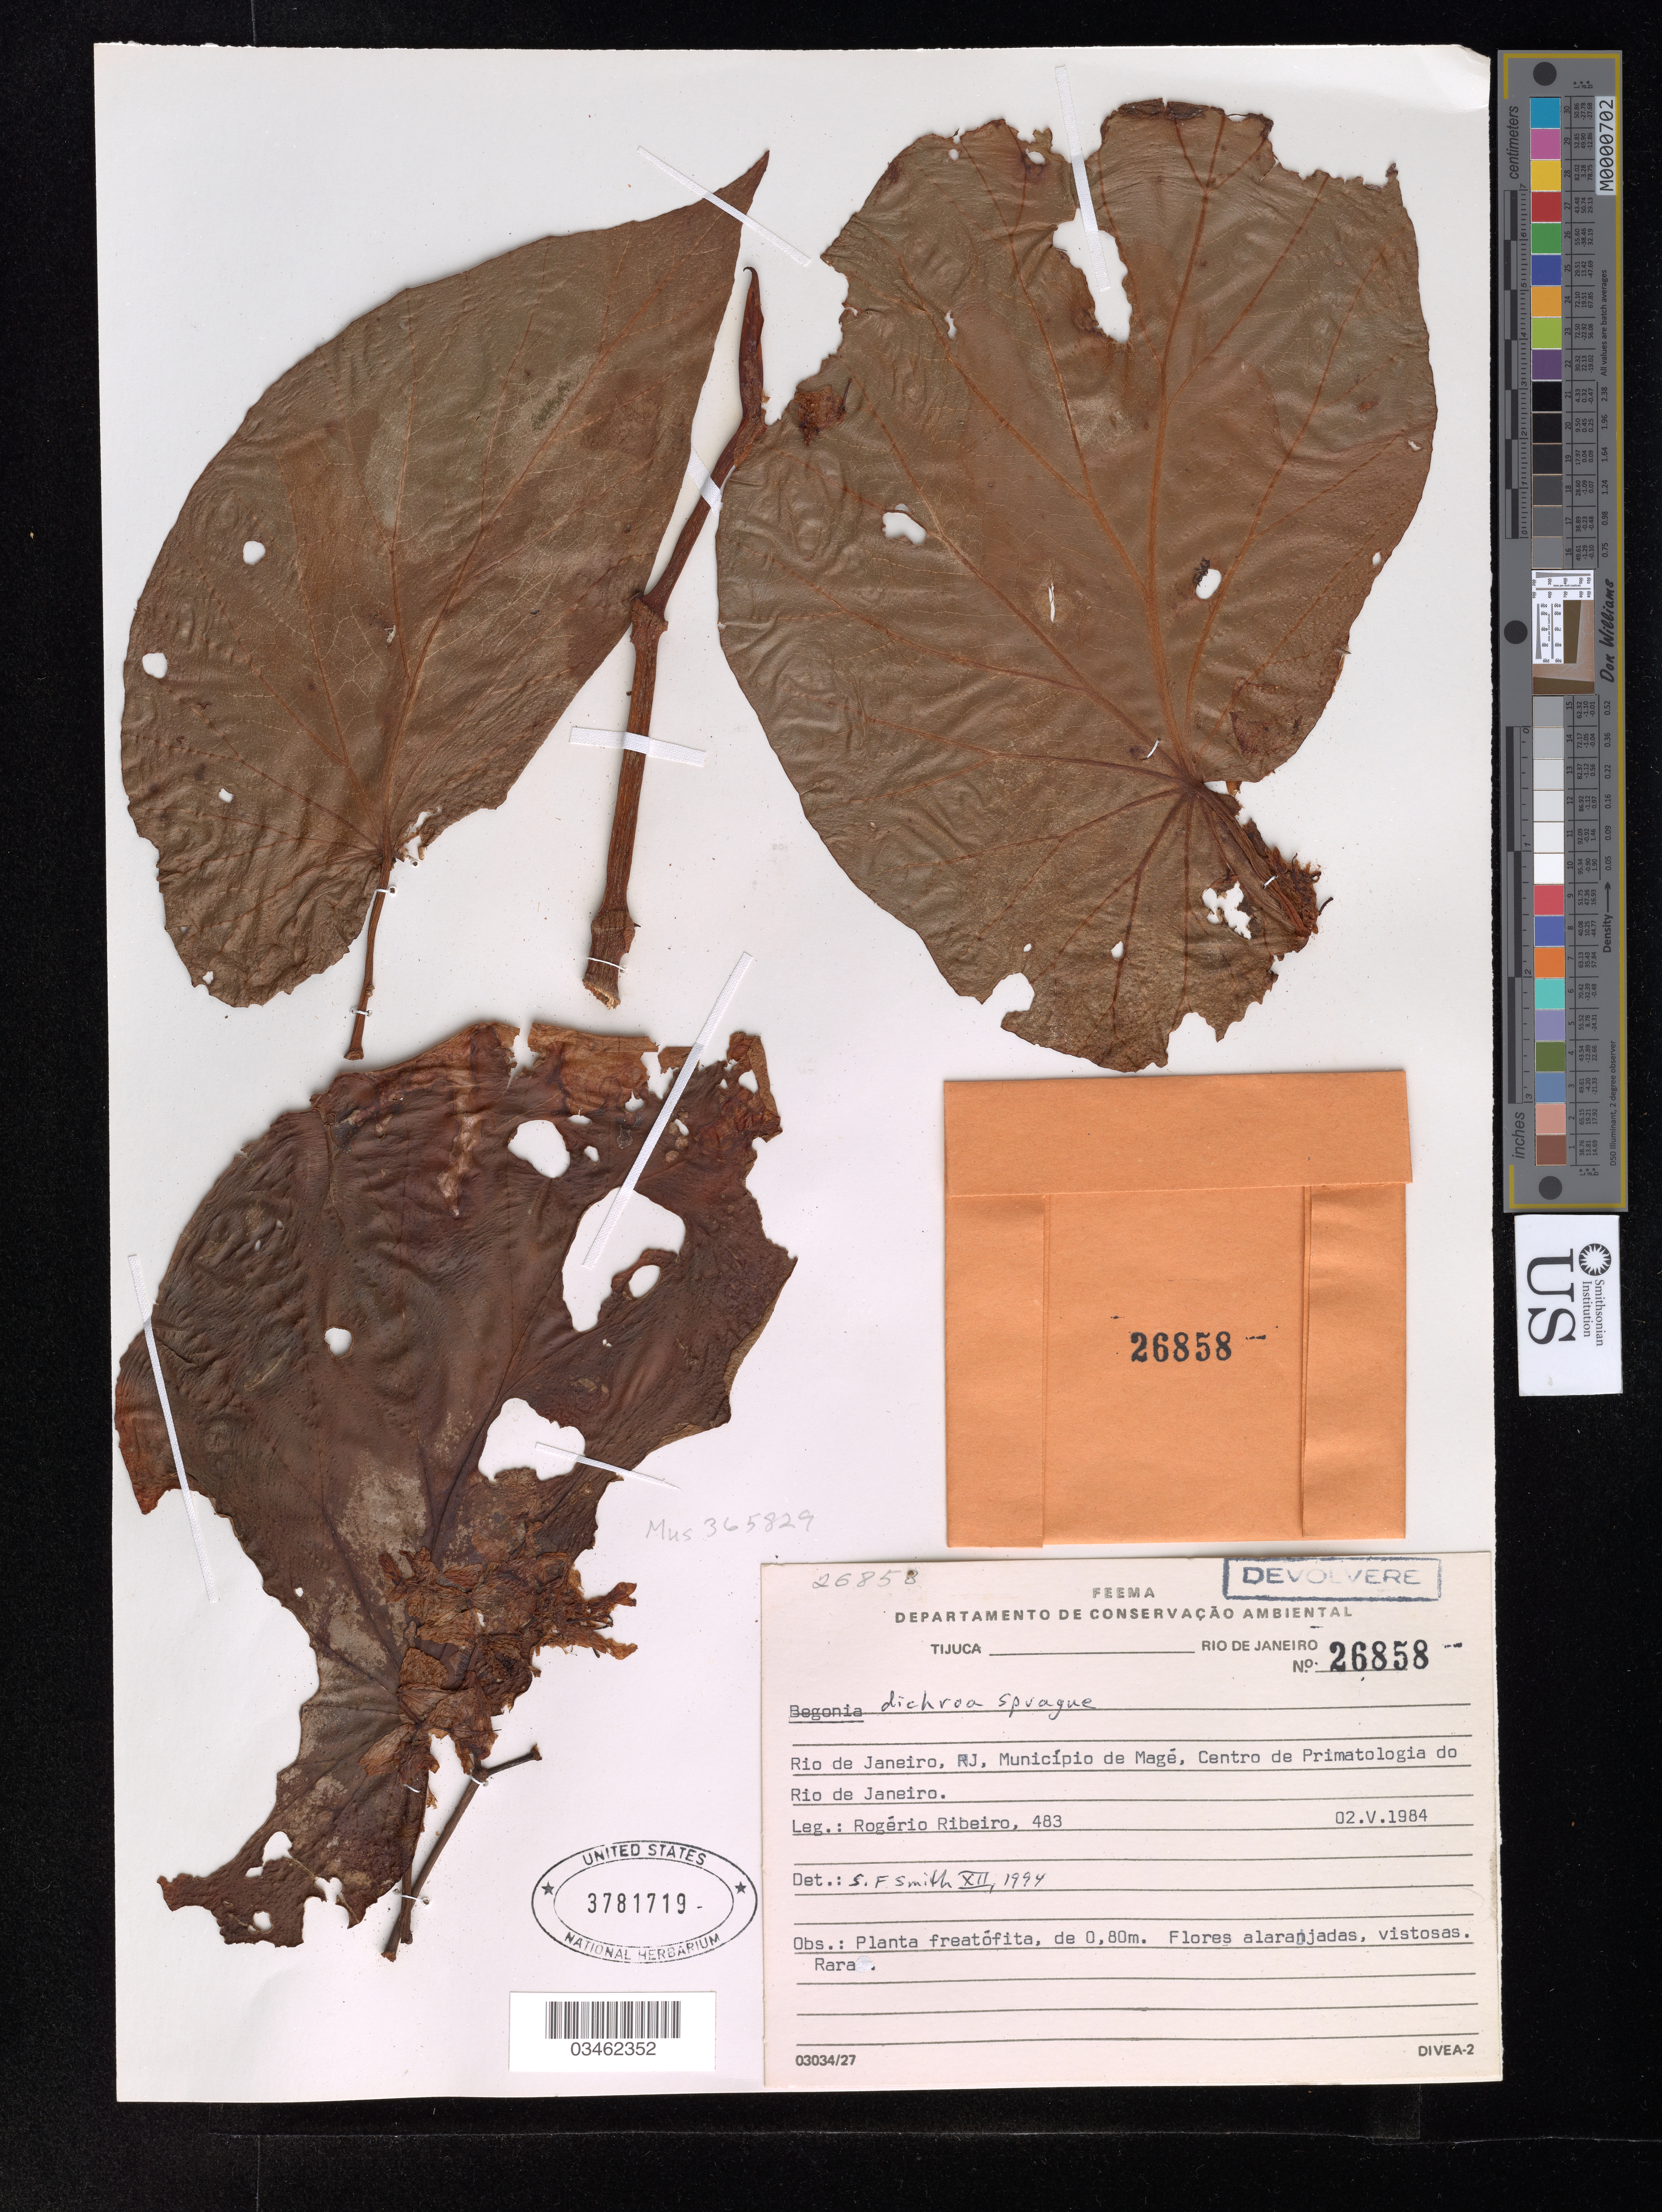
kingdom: Plantae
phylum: Tracheophyta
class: Magnoliopsida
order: Cucurbitales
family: Begoniaceae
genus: Begonia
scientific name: Begonia dichroa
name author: Sprague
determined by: Smith, Lyman B., (US), NMNH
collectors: R. Ribeiro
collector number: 483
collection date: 1984-05-02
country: Brazil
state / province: Rio de Janeiro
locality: RJ, Município de Magé, Centro de Primatologia do Rio de Janeiro.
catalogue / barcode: US 3781719